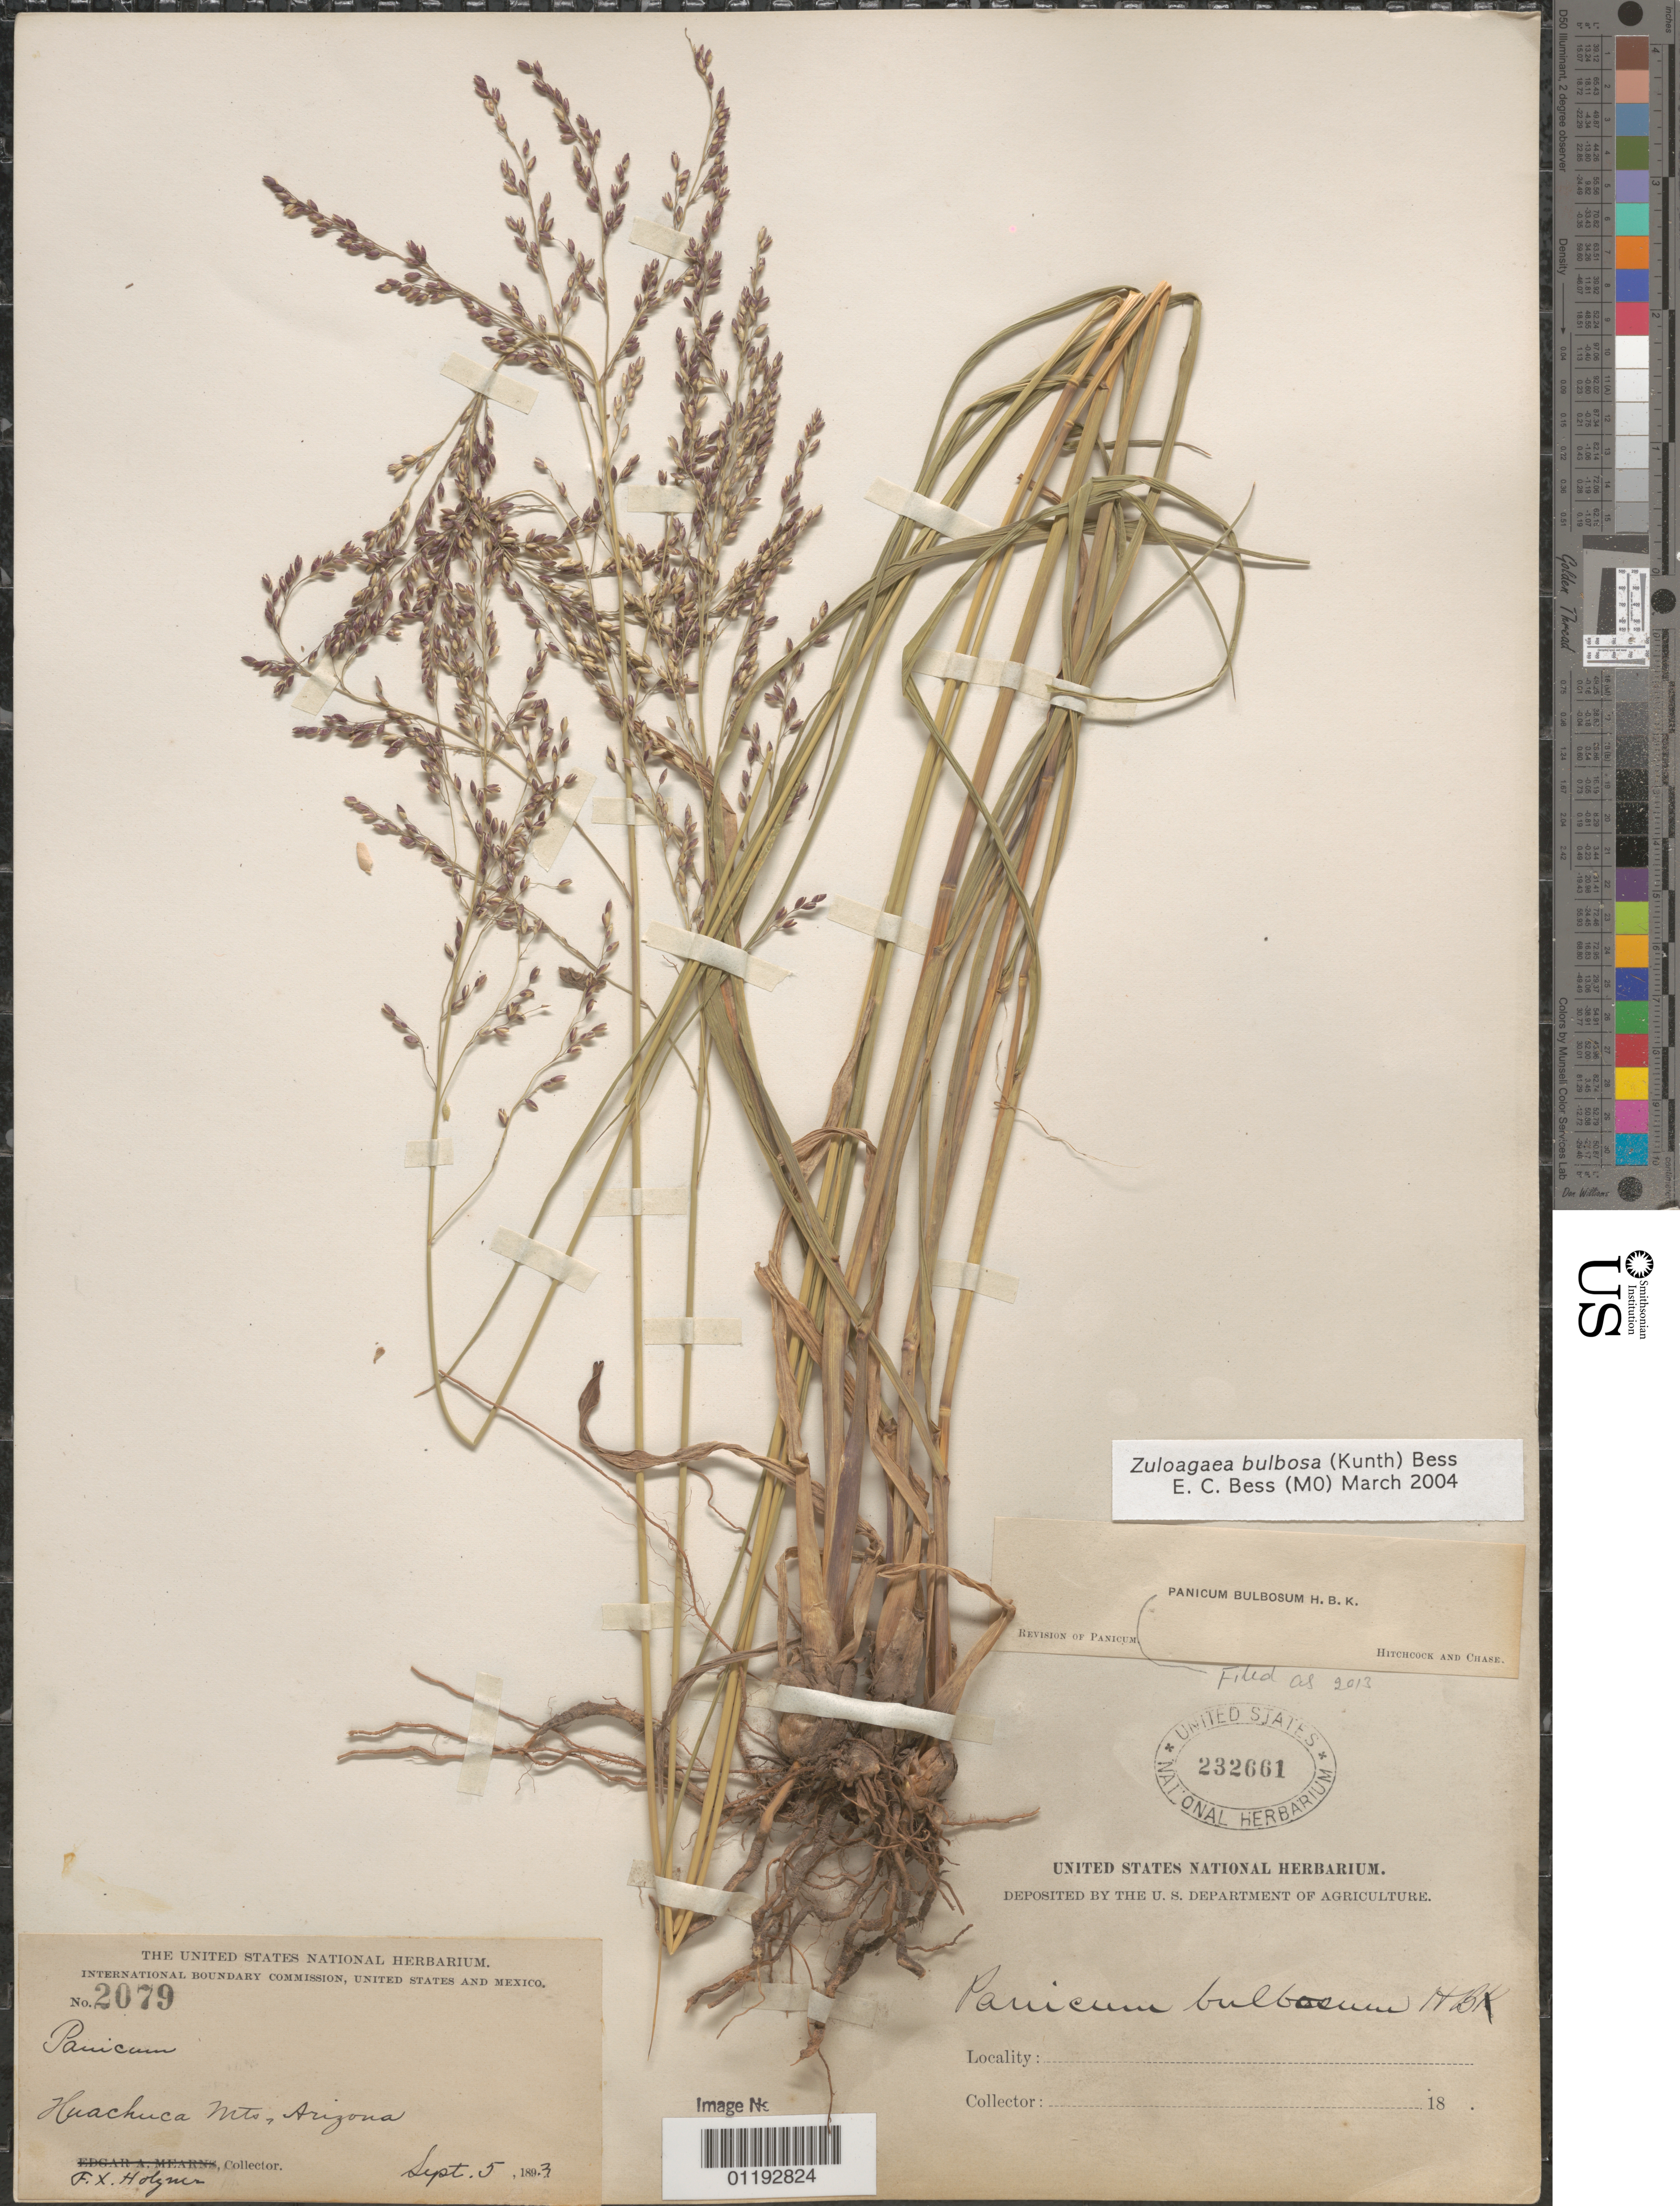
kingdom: Plantae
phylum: Tracheophyta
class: Liliopsida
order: Poales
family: Poaceae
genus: Panicum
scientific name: Panicum bulbosum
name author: Kunth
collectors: F. X. Holzner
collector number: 2079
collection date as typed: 05 Sep 1893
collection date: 1893-09-05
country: United States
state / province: Arizona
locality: Huachuca Mts.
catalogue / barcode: US 232661